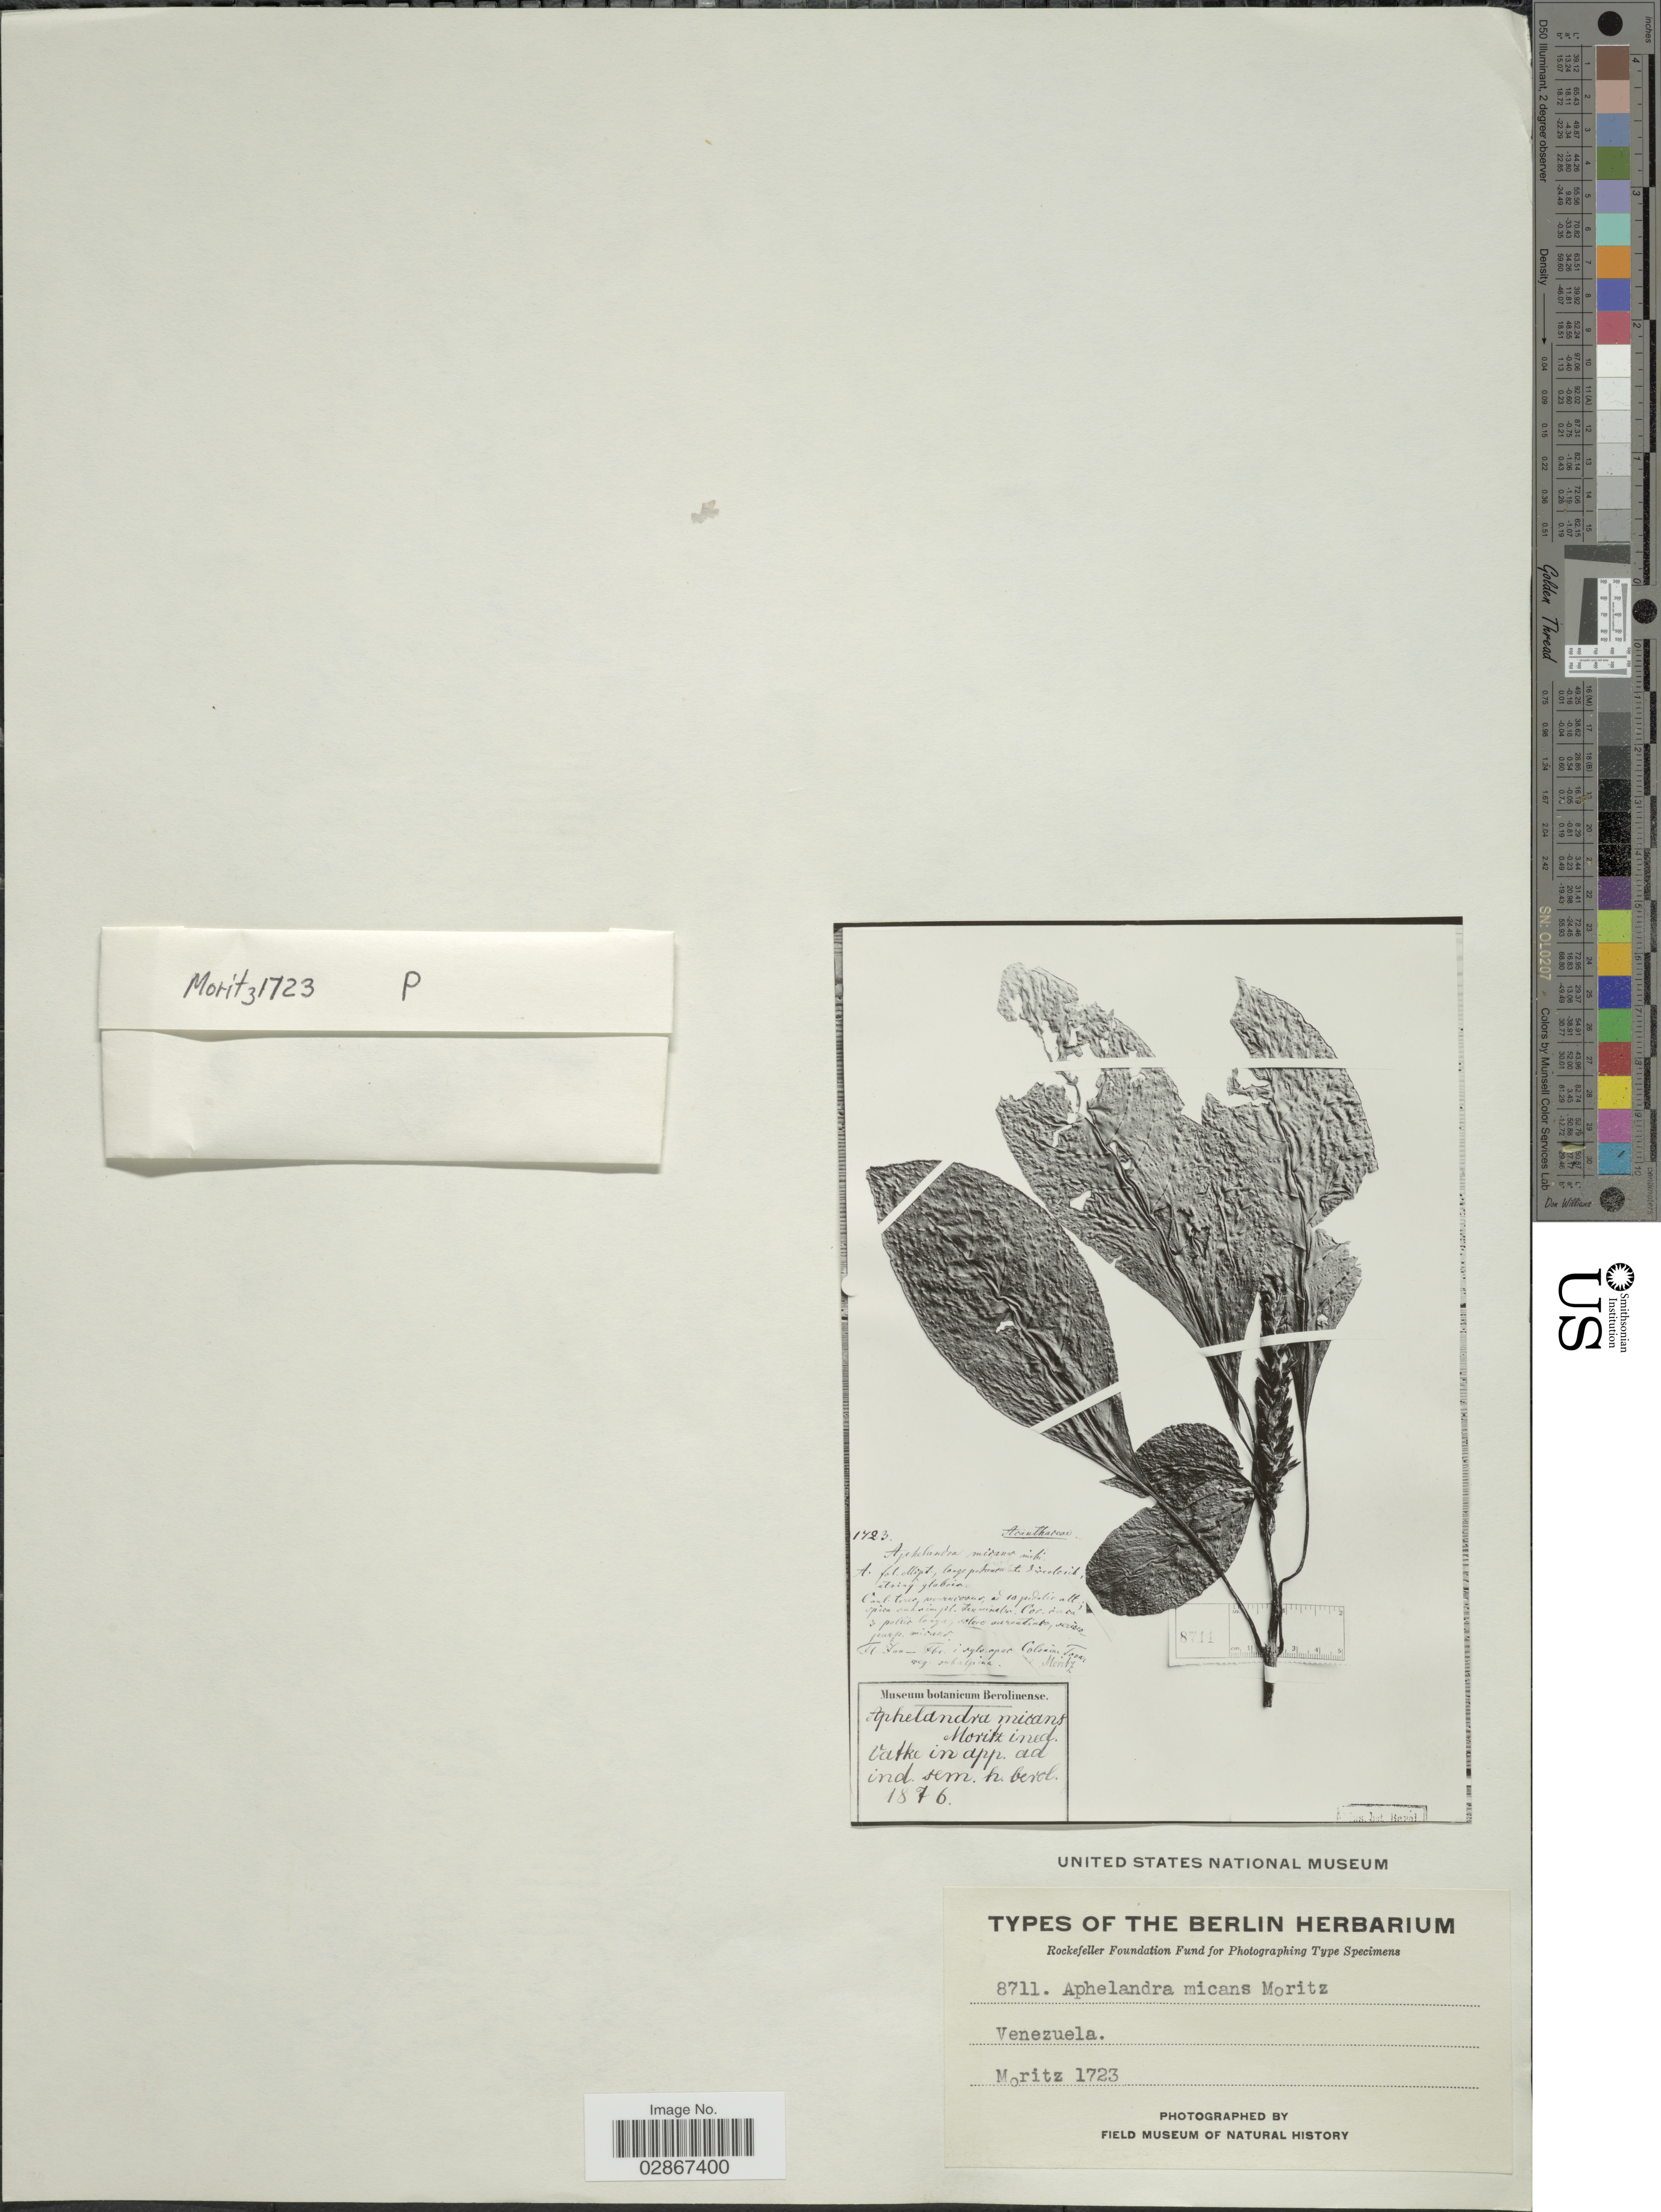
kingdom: Plantae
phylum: Tracheophyta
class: Magnoliopsida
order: Lamiales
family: Acanthaceae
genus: Aphelandra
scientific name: Aphelandra micans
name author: Moritz ex Vatke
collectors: Moritz, --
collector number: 1723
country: Venezuela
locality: Colonia Tovar.